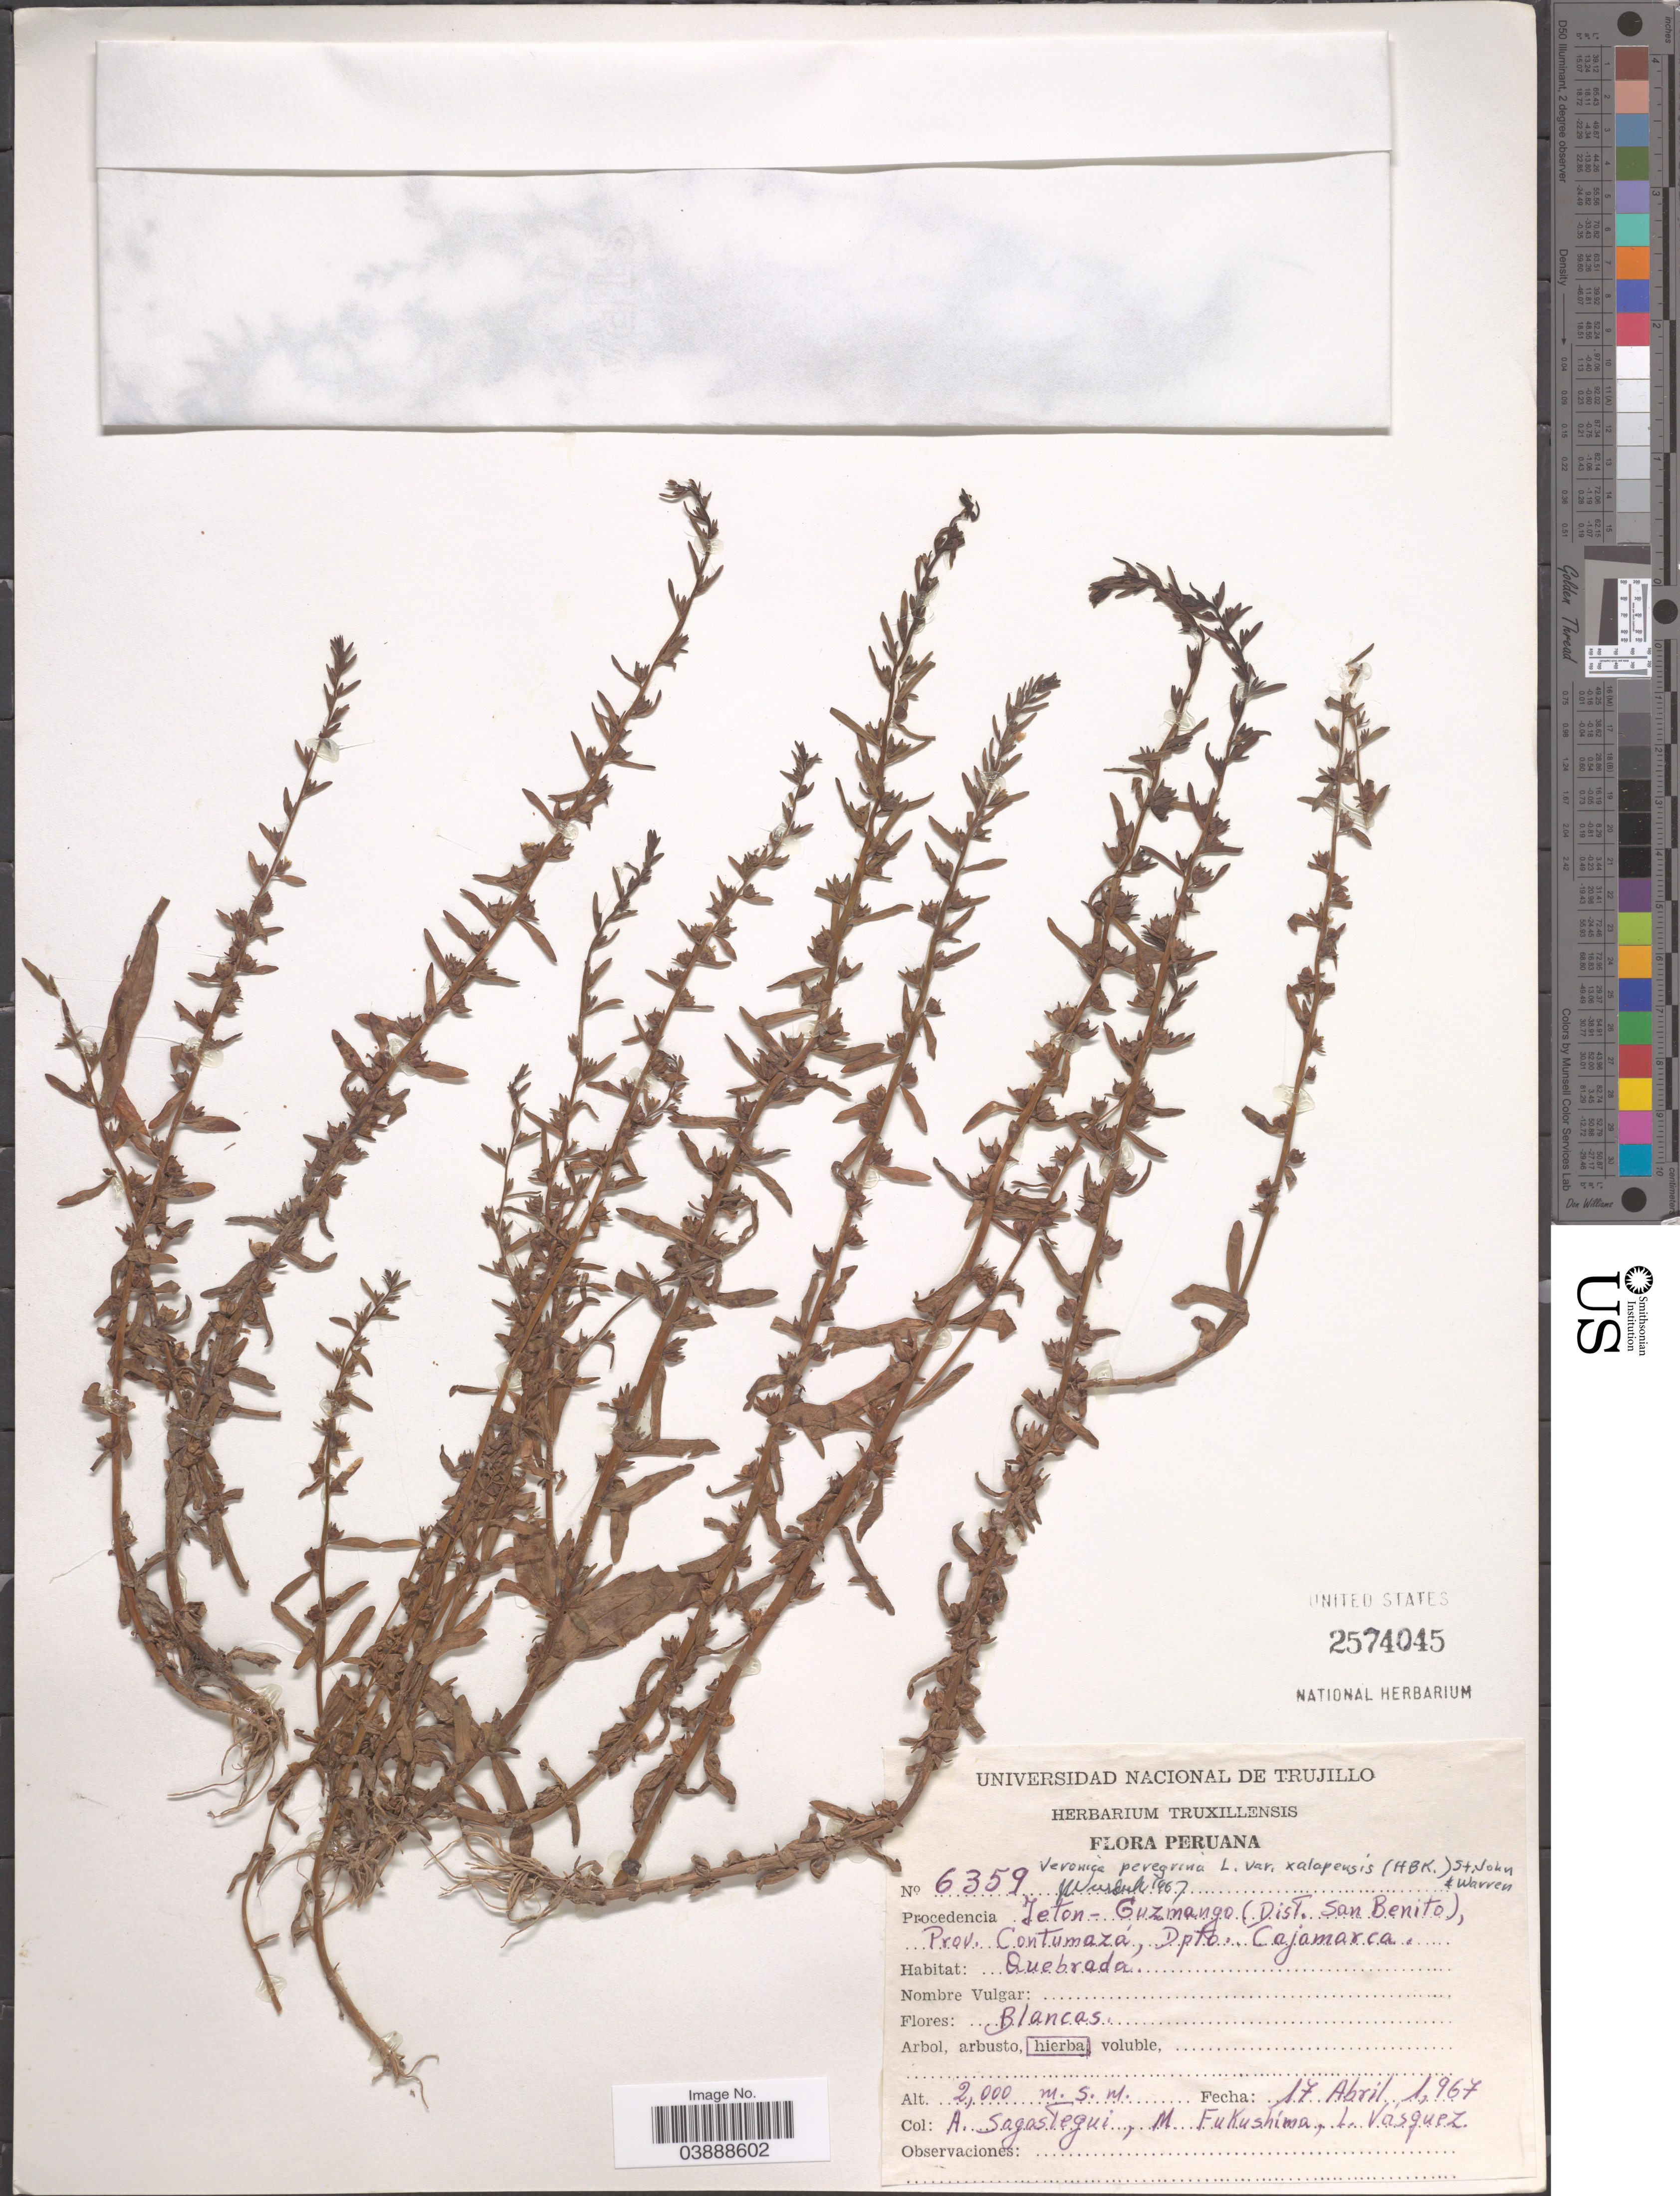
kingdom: Plantae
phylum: Tracheophyta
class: Magnoliopsida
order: Lamiales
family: Plantaginaceae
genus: Veronica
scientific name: Veronica peregrina var. xalapensis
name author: Kunth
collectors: A. Sagastegui, M. Fukushima & L. Vasquez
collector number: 6359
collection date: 1967-04-17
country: Peru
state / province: Cajamarca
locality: Yeton - Guzmango (Dist. San Benito), Prov. Contumazá, Dpto. Cajamarca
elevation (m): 2000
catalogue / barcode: US 2574045